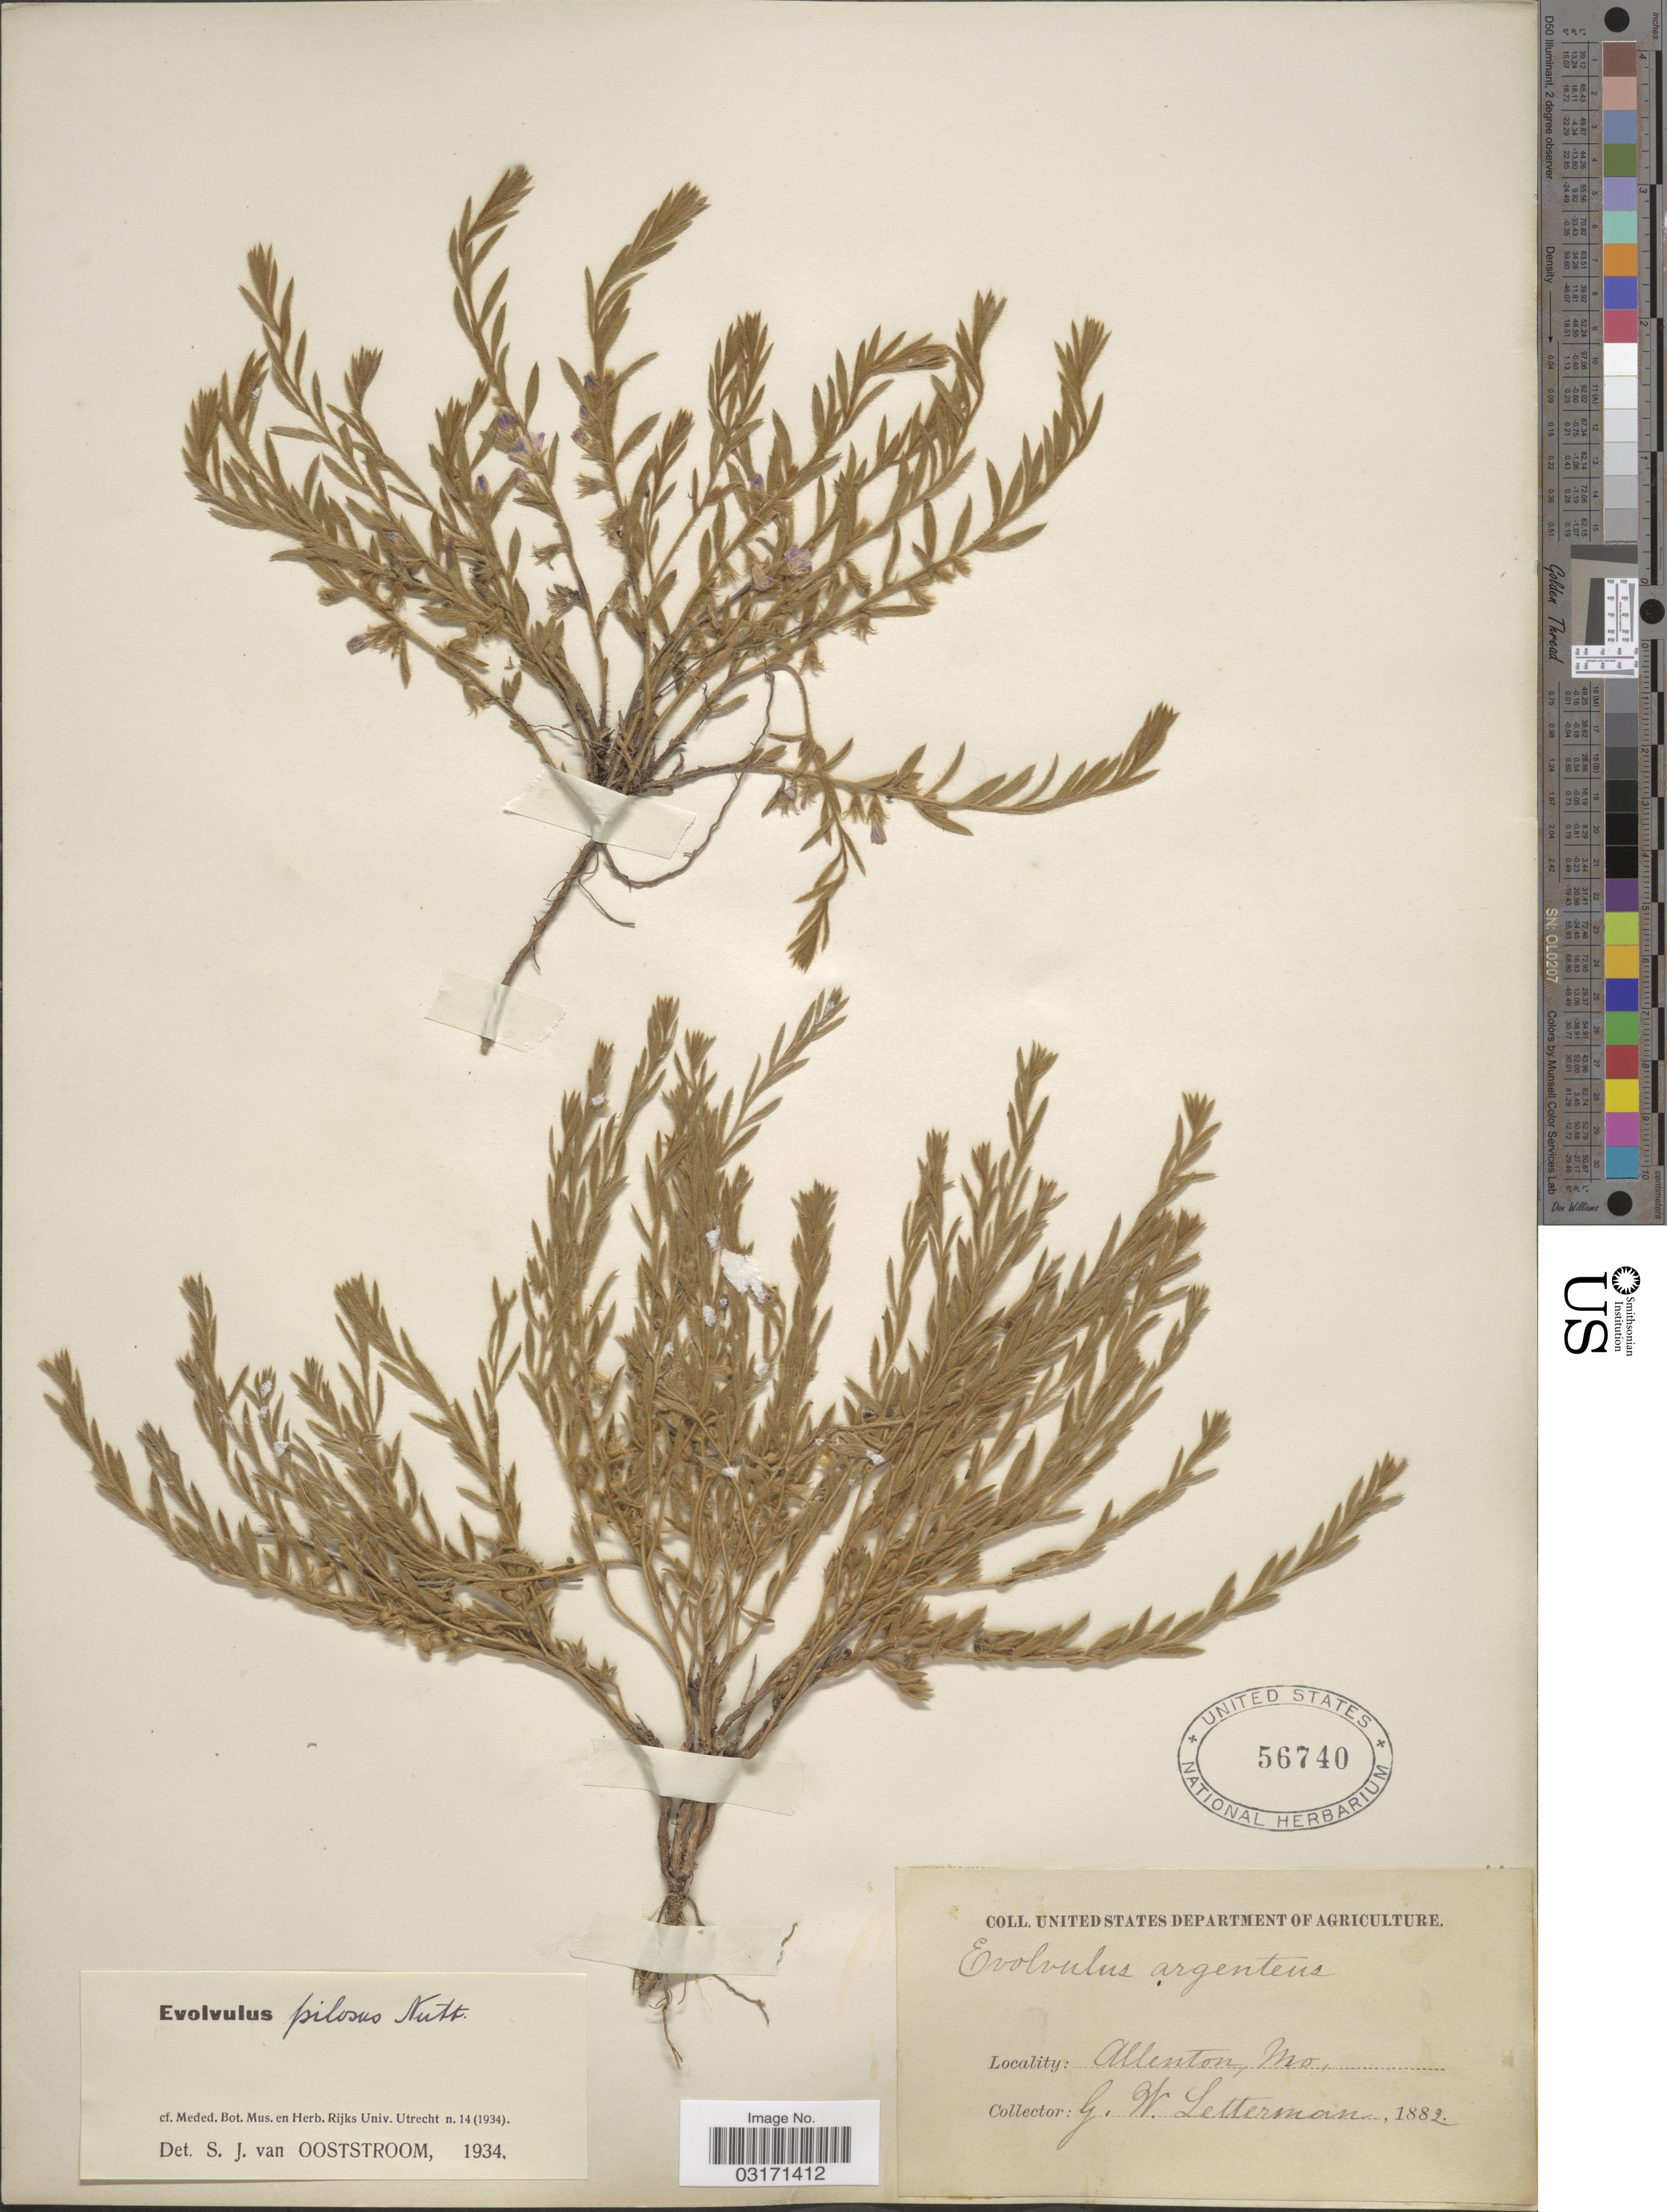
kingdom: Plantae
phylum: Tracheophyta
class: Magnoliopsida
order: Solanales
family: Convolvulaceae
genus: Evolvulus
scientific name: Evolvulus pilosus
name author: Roxb.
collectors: G. W. Letterman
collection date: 1882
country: United States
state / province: Missouri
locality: Allenton, Mo.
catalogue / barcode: US 56740